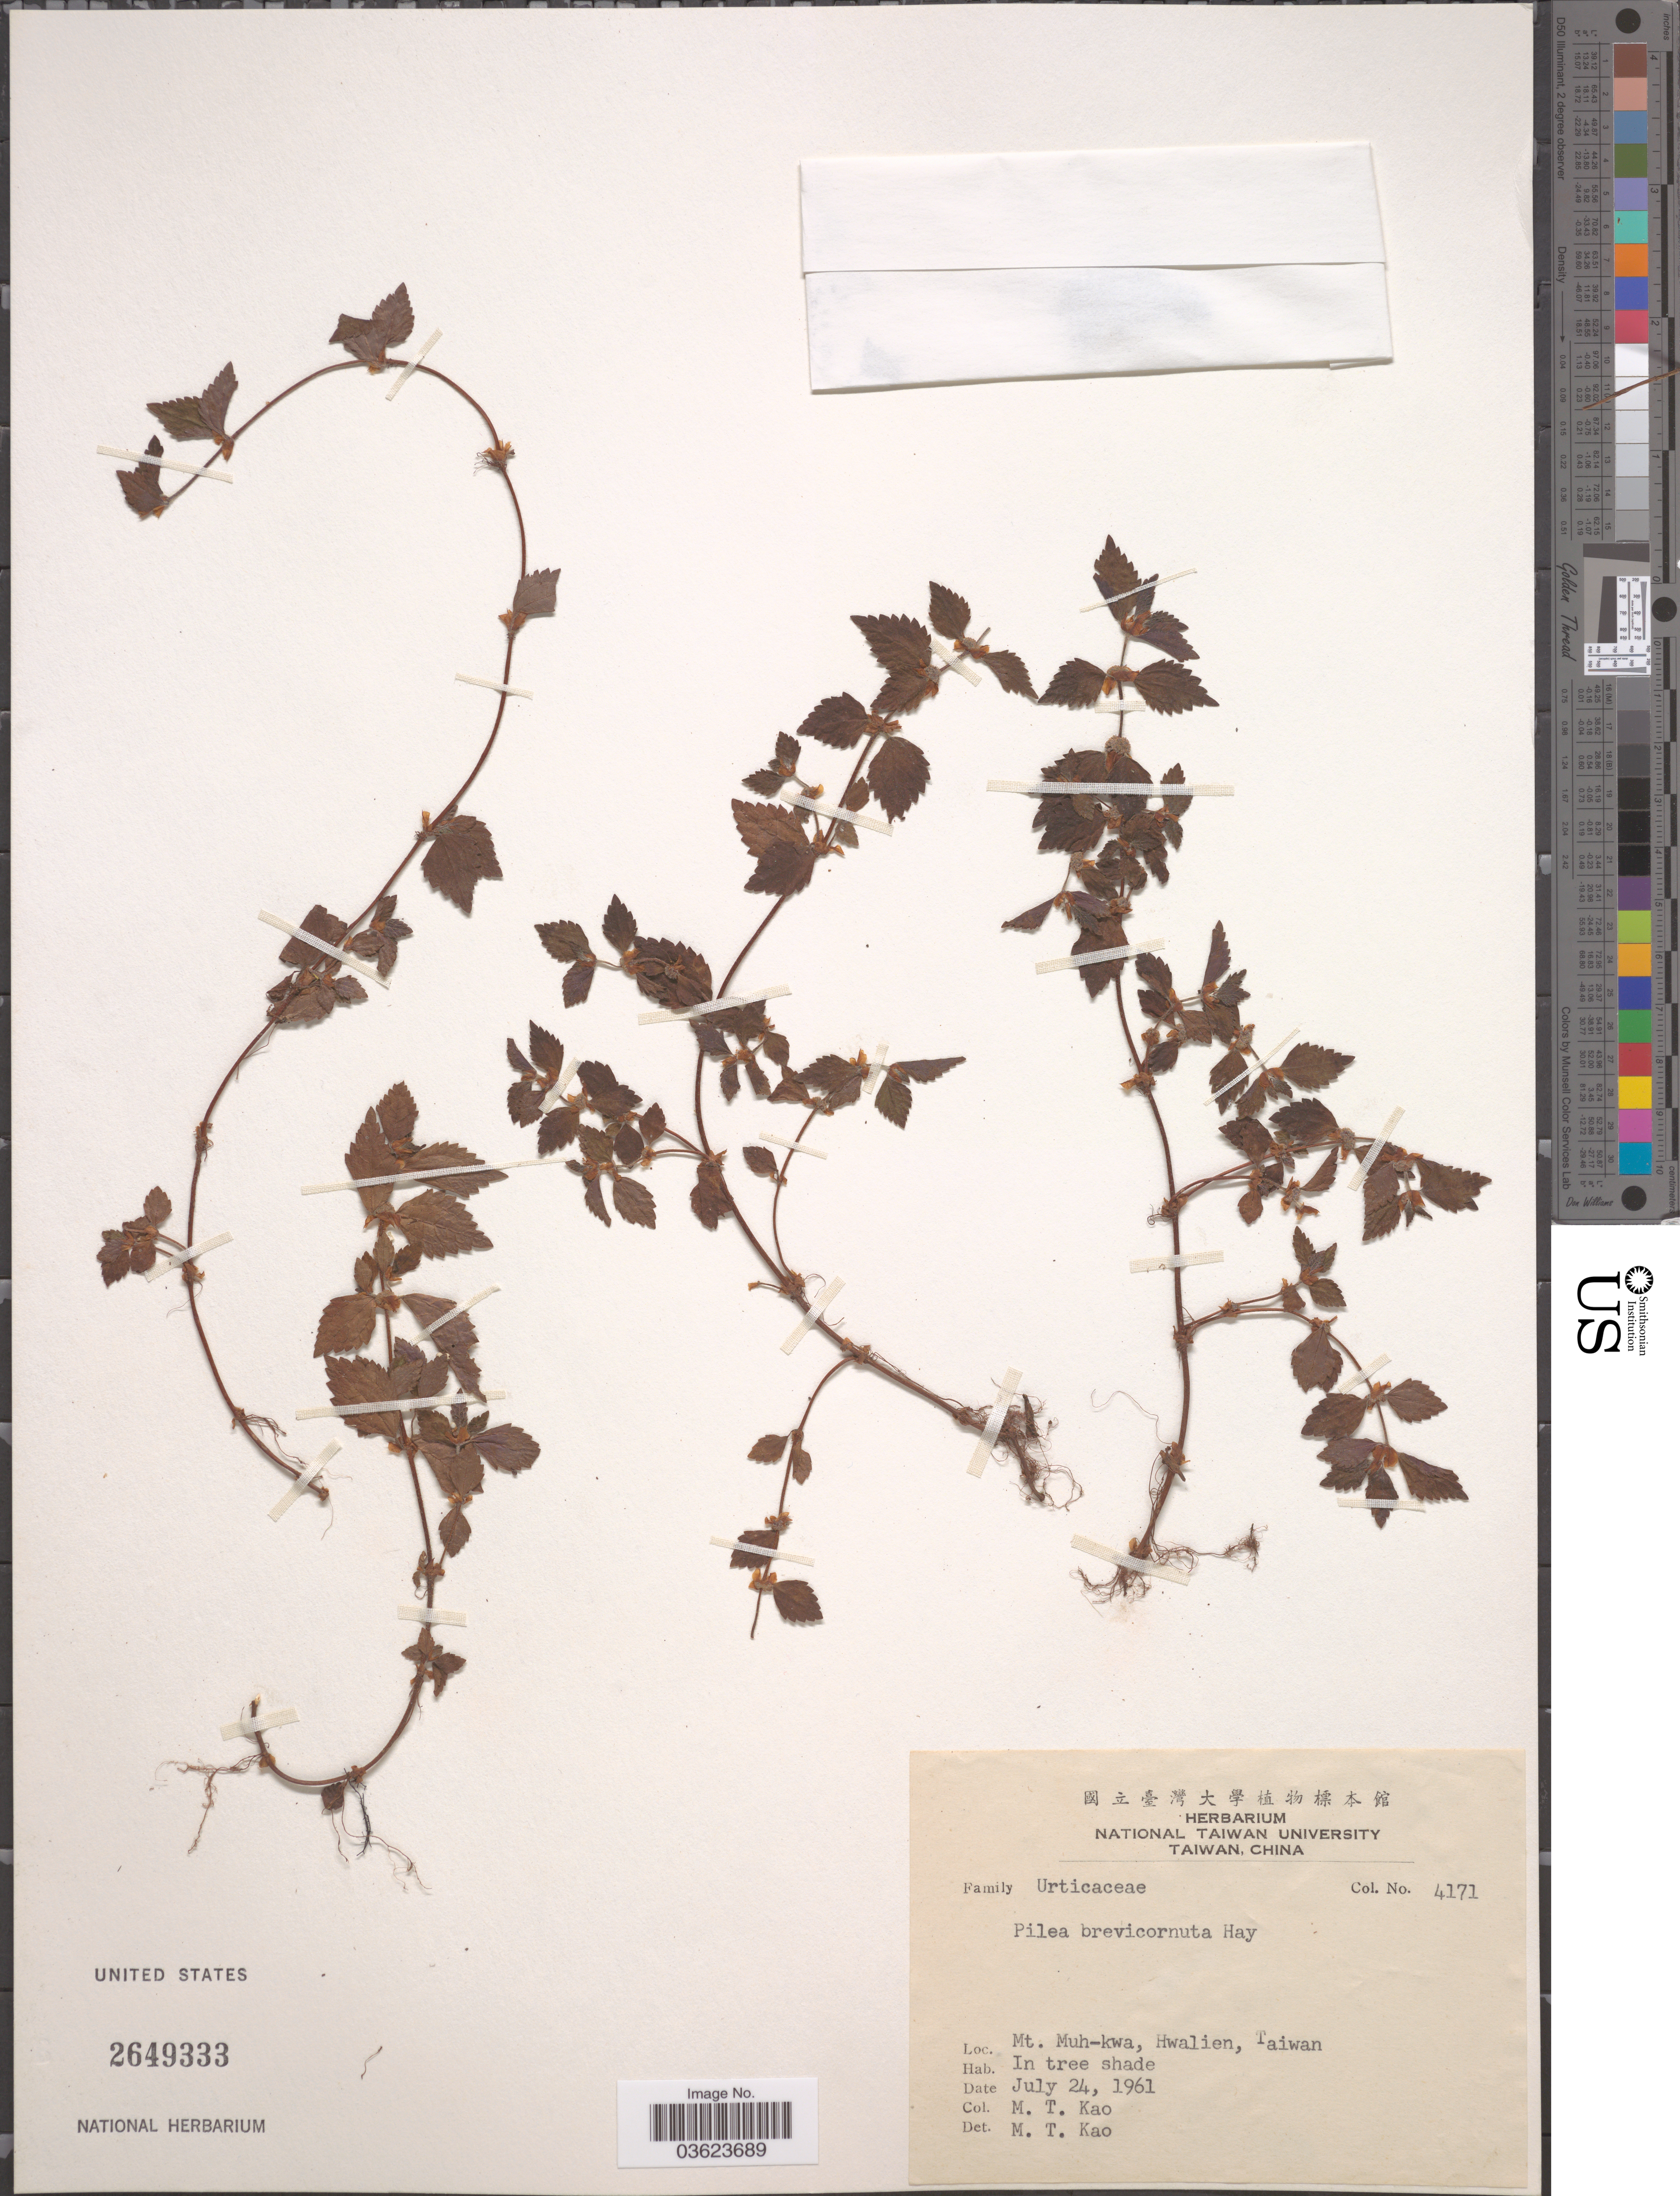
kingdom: Plantae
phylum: Tracheophyta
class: Magnoliopsida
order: Rosales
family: Urticaceae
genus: Pilea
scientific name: Pilea brevicornuta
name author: Hayata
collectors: M. T. Kao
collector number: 4171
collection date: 1961-07-24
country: Taiwan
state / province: Hualien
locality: Mt. Muh-kwa, Hwalien.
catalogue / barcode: US 2649333